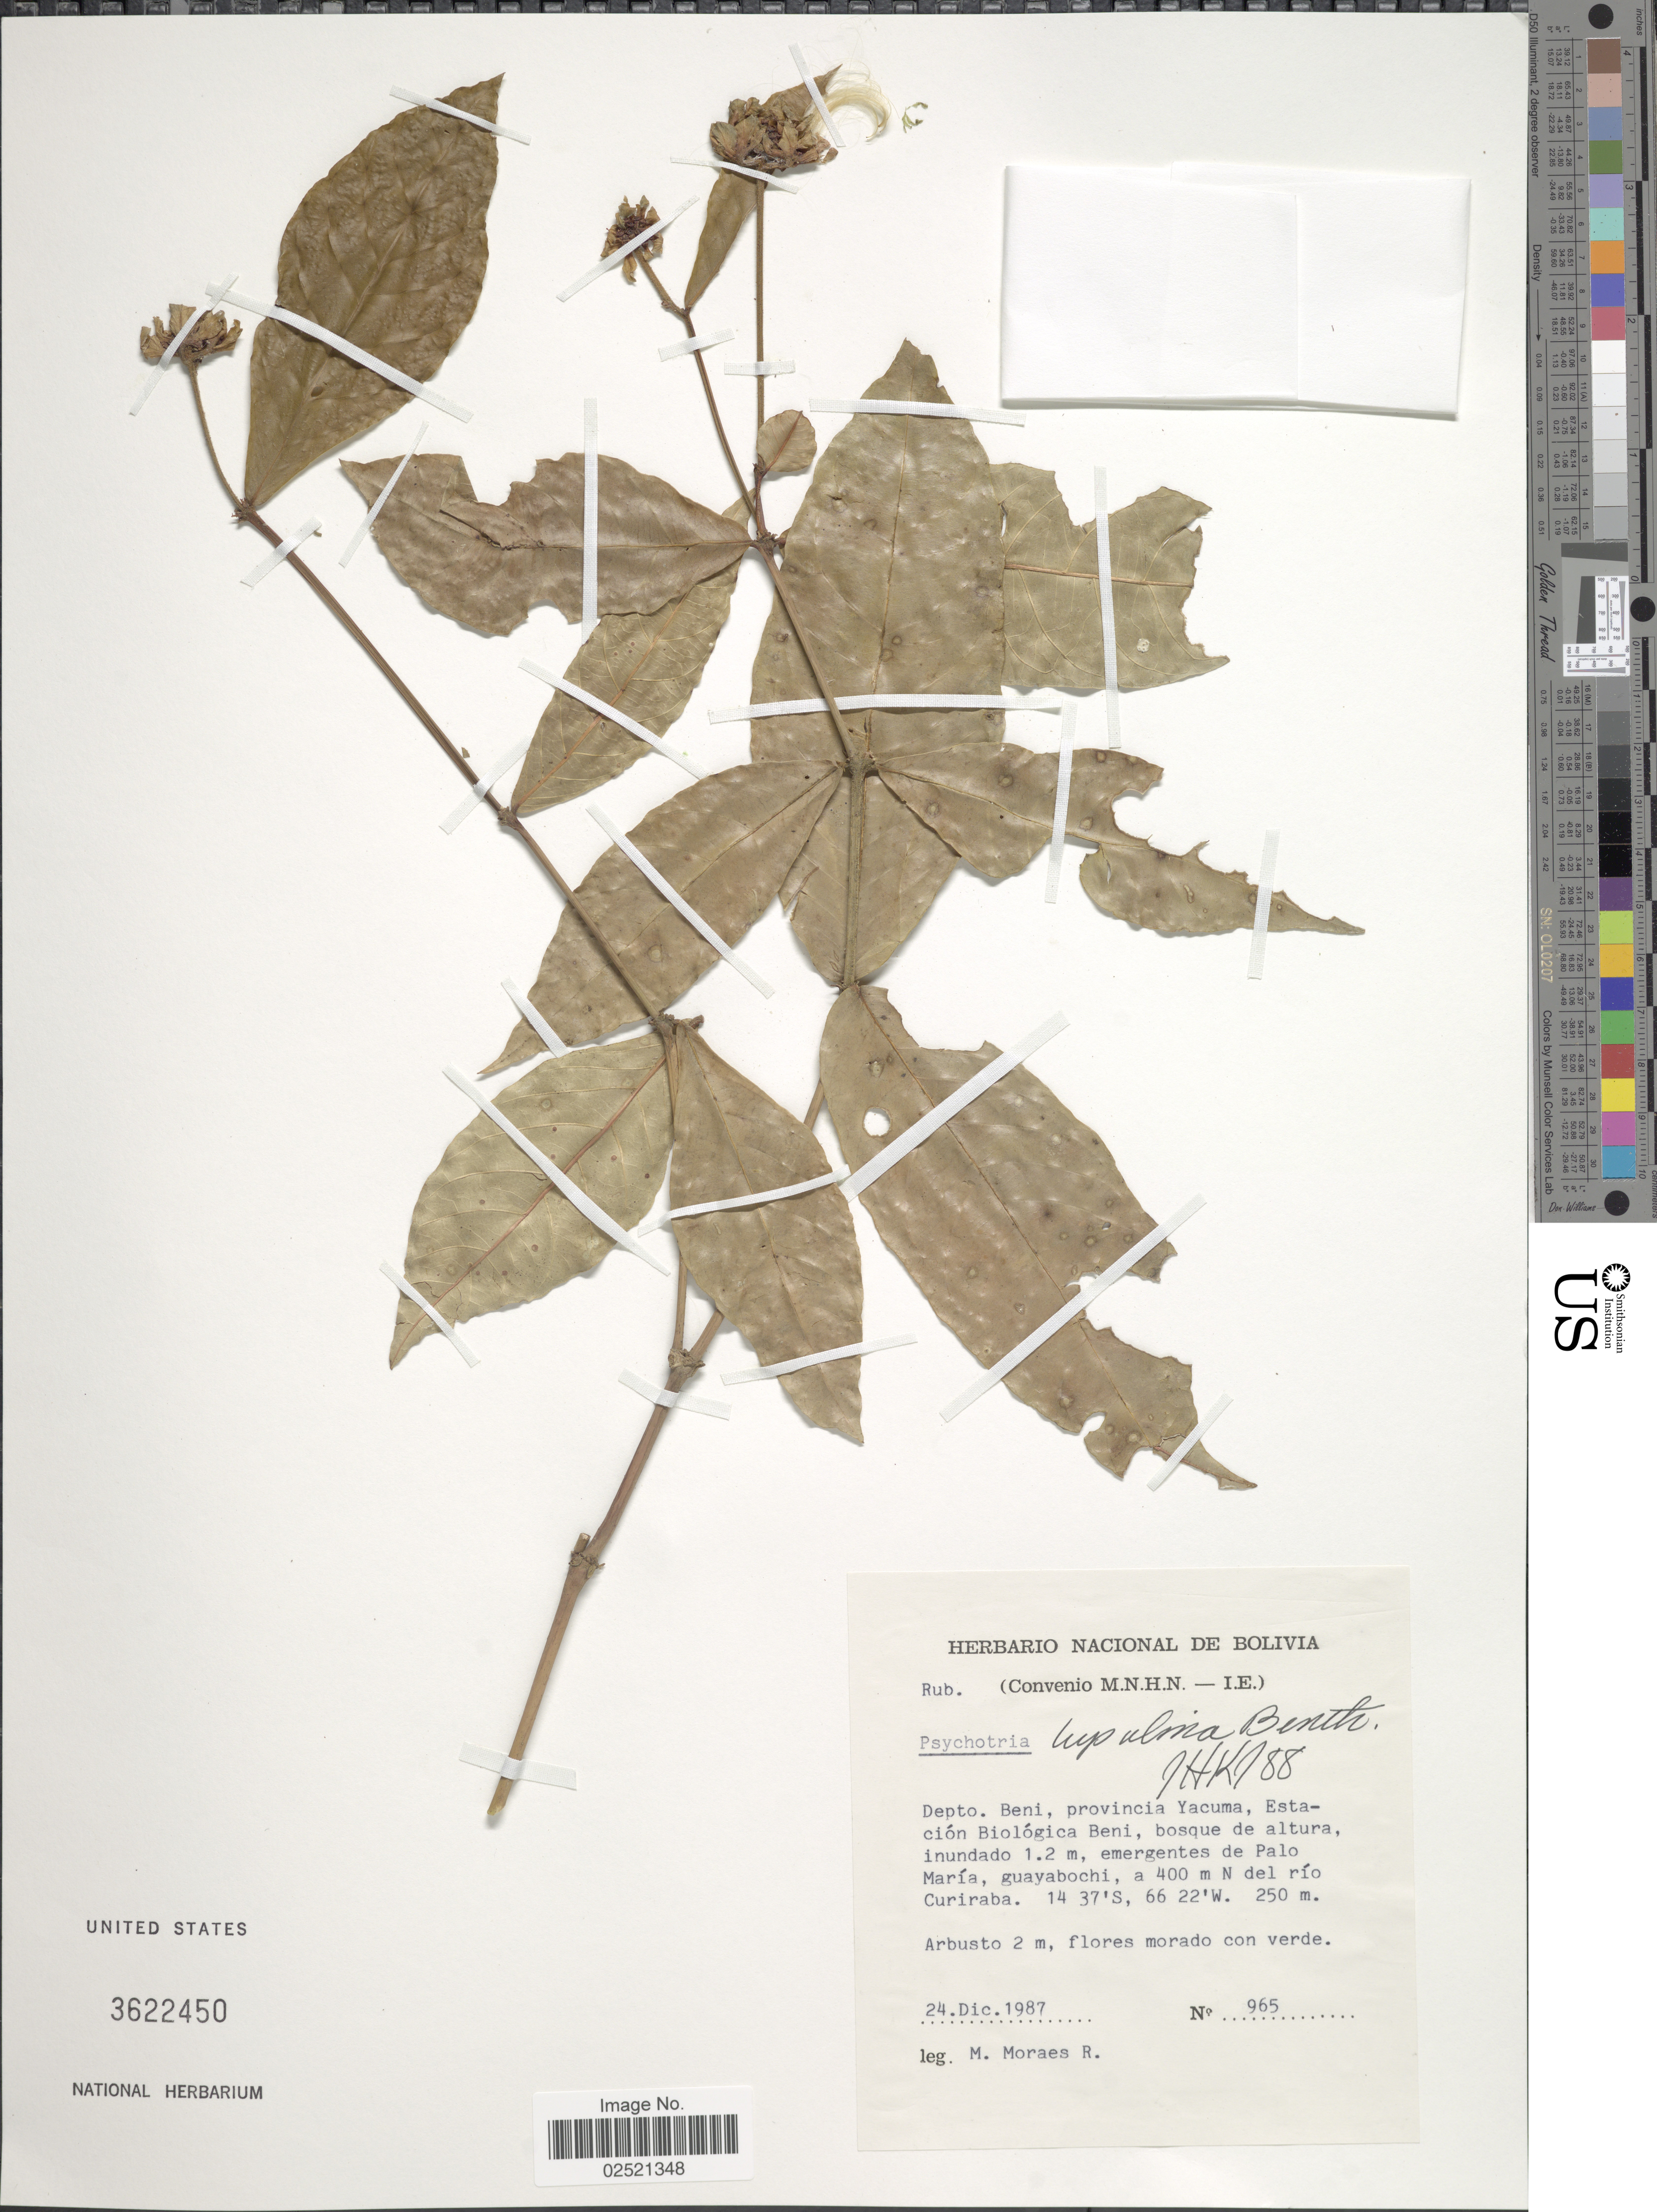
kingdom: Plantae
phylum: Tracheophyta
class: Magnoliopsida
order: Gentianales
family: Rubiaceae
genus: Psychotria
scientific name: Psychotria lupulina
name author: Benth.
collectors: M. Moraes R.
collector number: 965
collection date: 1987-12-24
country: Bolivia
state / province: Beni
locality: Provincia Yacuma, Estacion Biologica Beni, bosque de altura, emergentes de Palo Maria, guayabochi, a 400 m N del rio Curiraba.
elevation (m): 250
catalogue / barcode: US 3622450